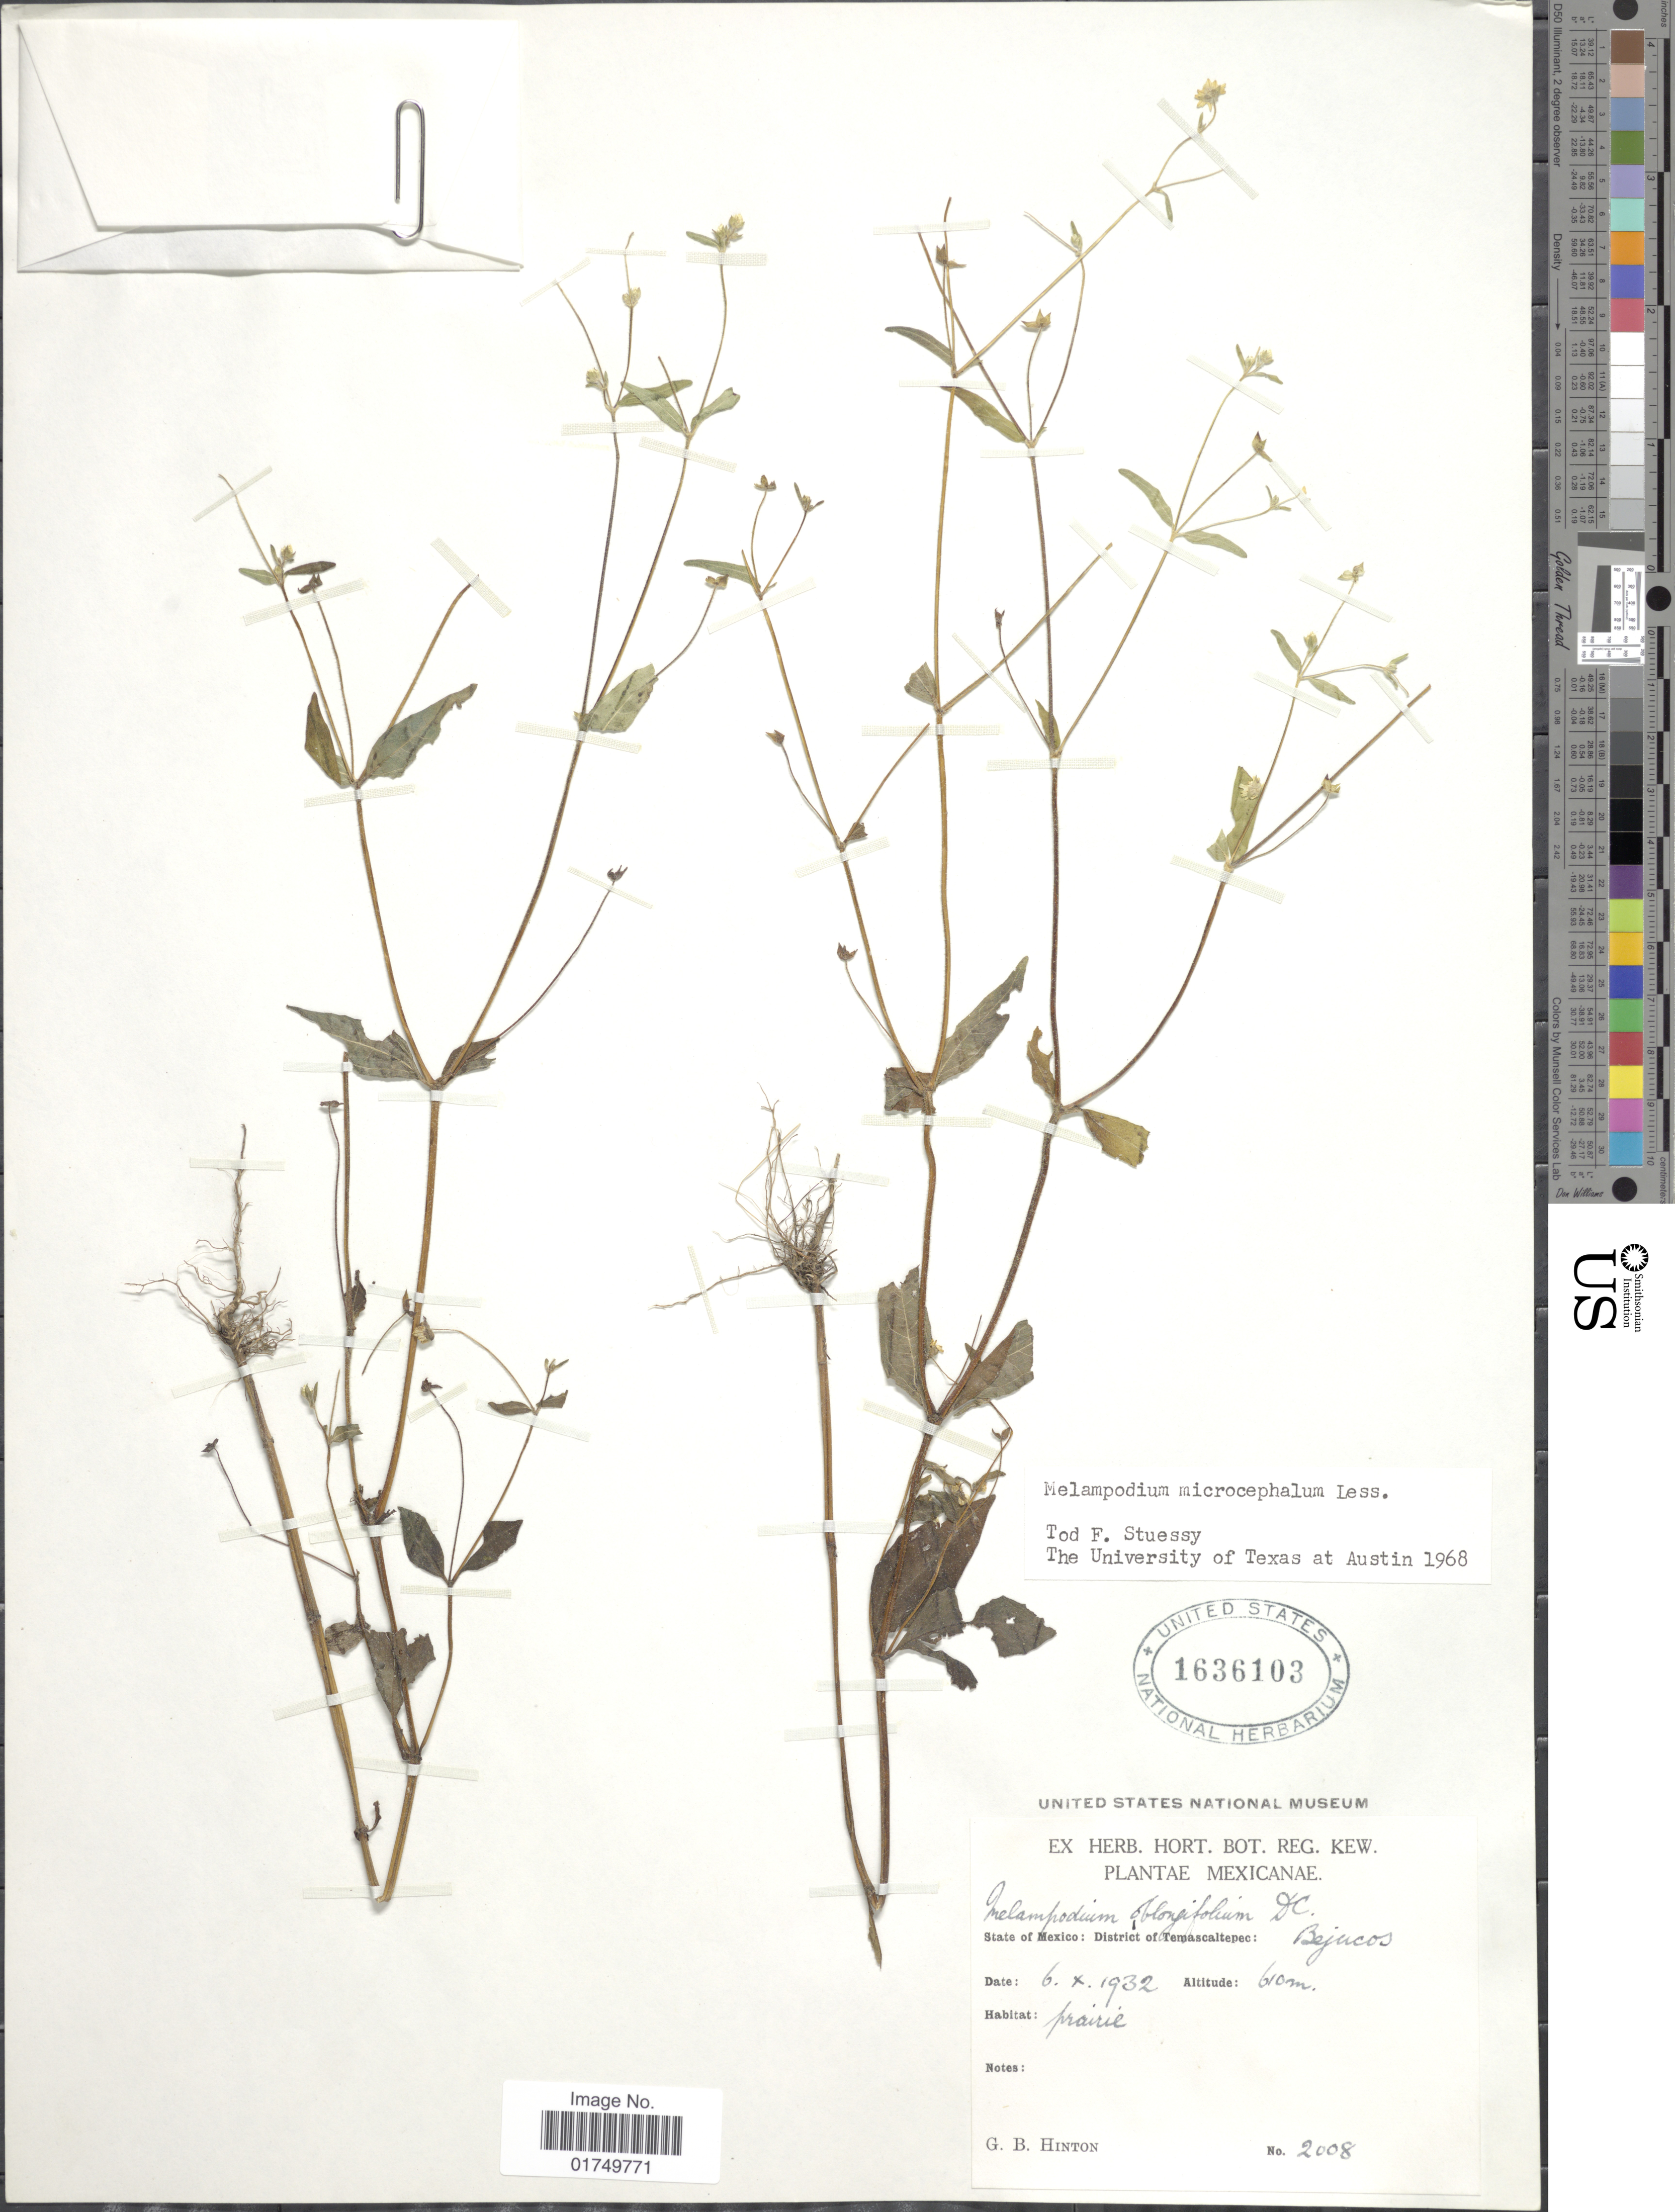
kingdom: Plantae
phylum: Tracheophyta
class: Magnoliopsida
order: Asterales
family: Asteraceae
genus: Melampodium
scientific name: Melampodium microcephalum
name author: Less.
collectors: G. B. Hinton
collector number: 2008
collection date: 1932-10-06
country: Mexico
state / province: México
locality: District of Temascaltepec. Bejucos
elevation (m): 610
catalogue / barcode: US 1636103